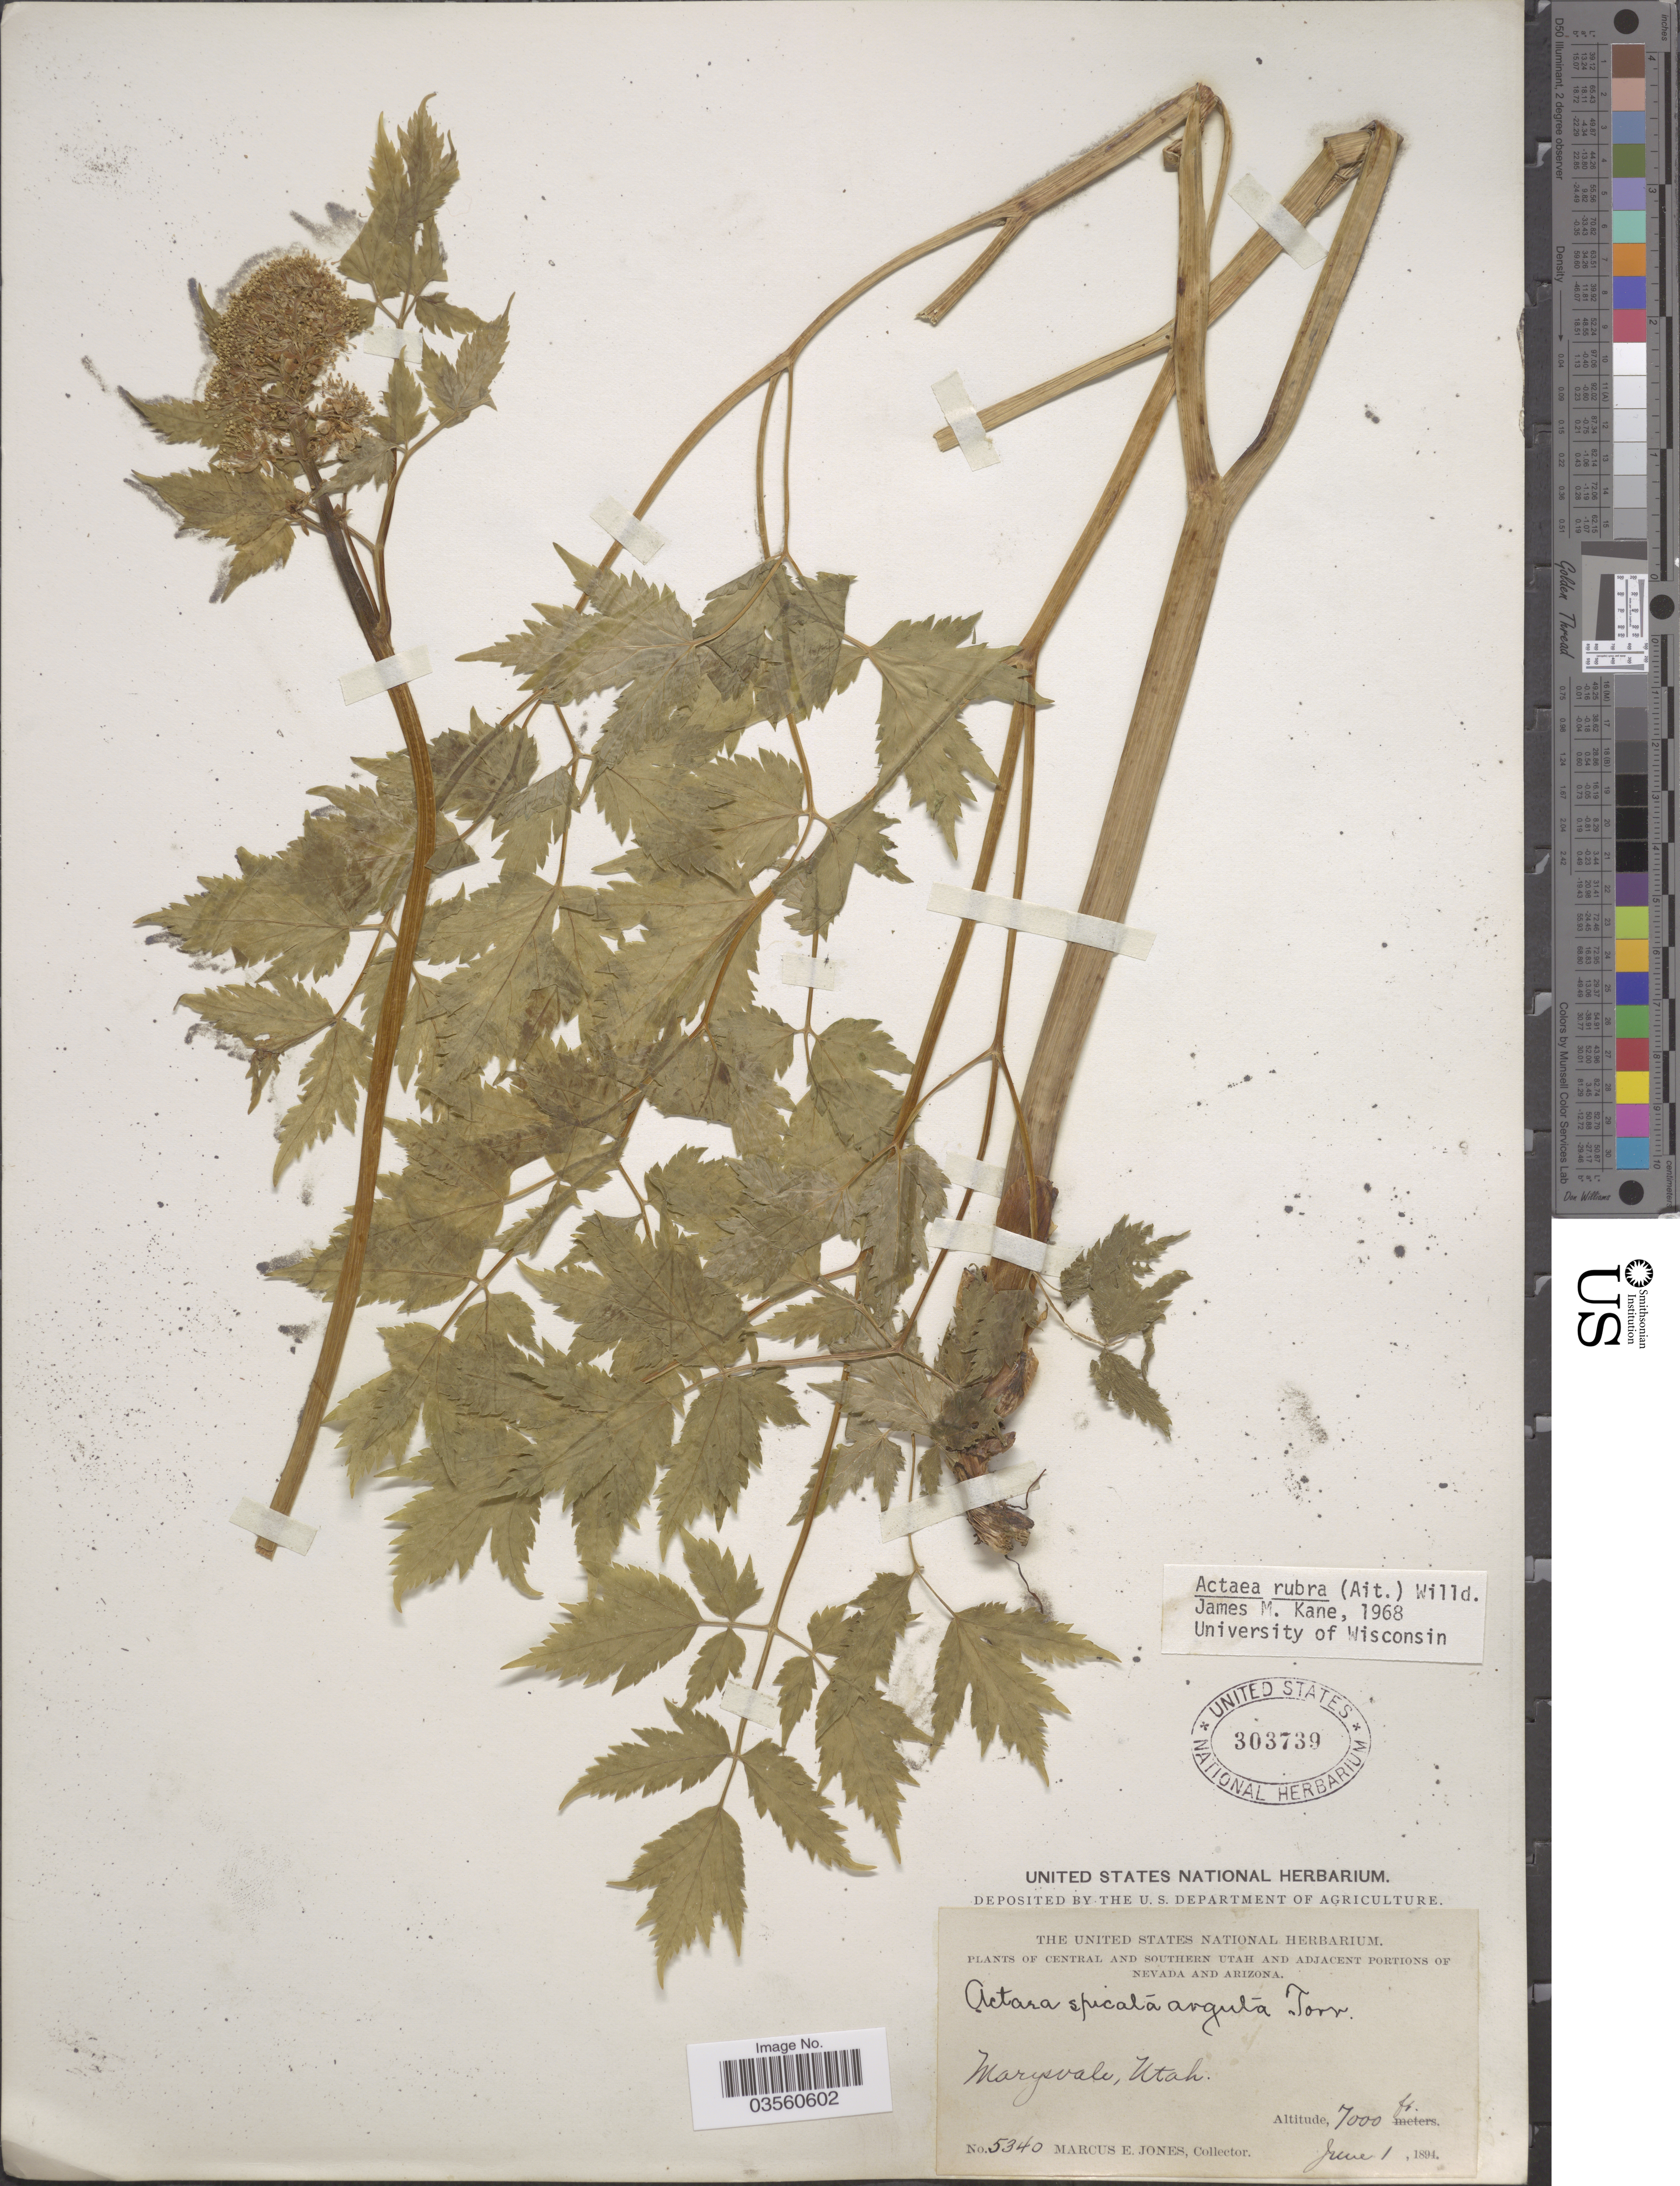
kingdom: Plantae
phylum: Tracheophyta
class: Magnoliopsida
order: Ranunculales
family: Ranunculaceae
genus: Actaea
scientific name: Actaea rubra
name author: (Aiton) Willd.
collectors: M. E. Jones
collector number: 5340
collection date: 1894-06-01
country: United States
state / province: Utah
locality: Central and Southern Utah. Marysvale.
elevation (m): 2134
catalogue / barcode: US 303739